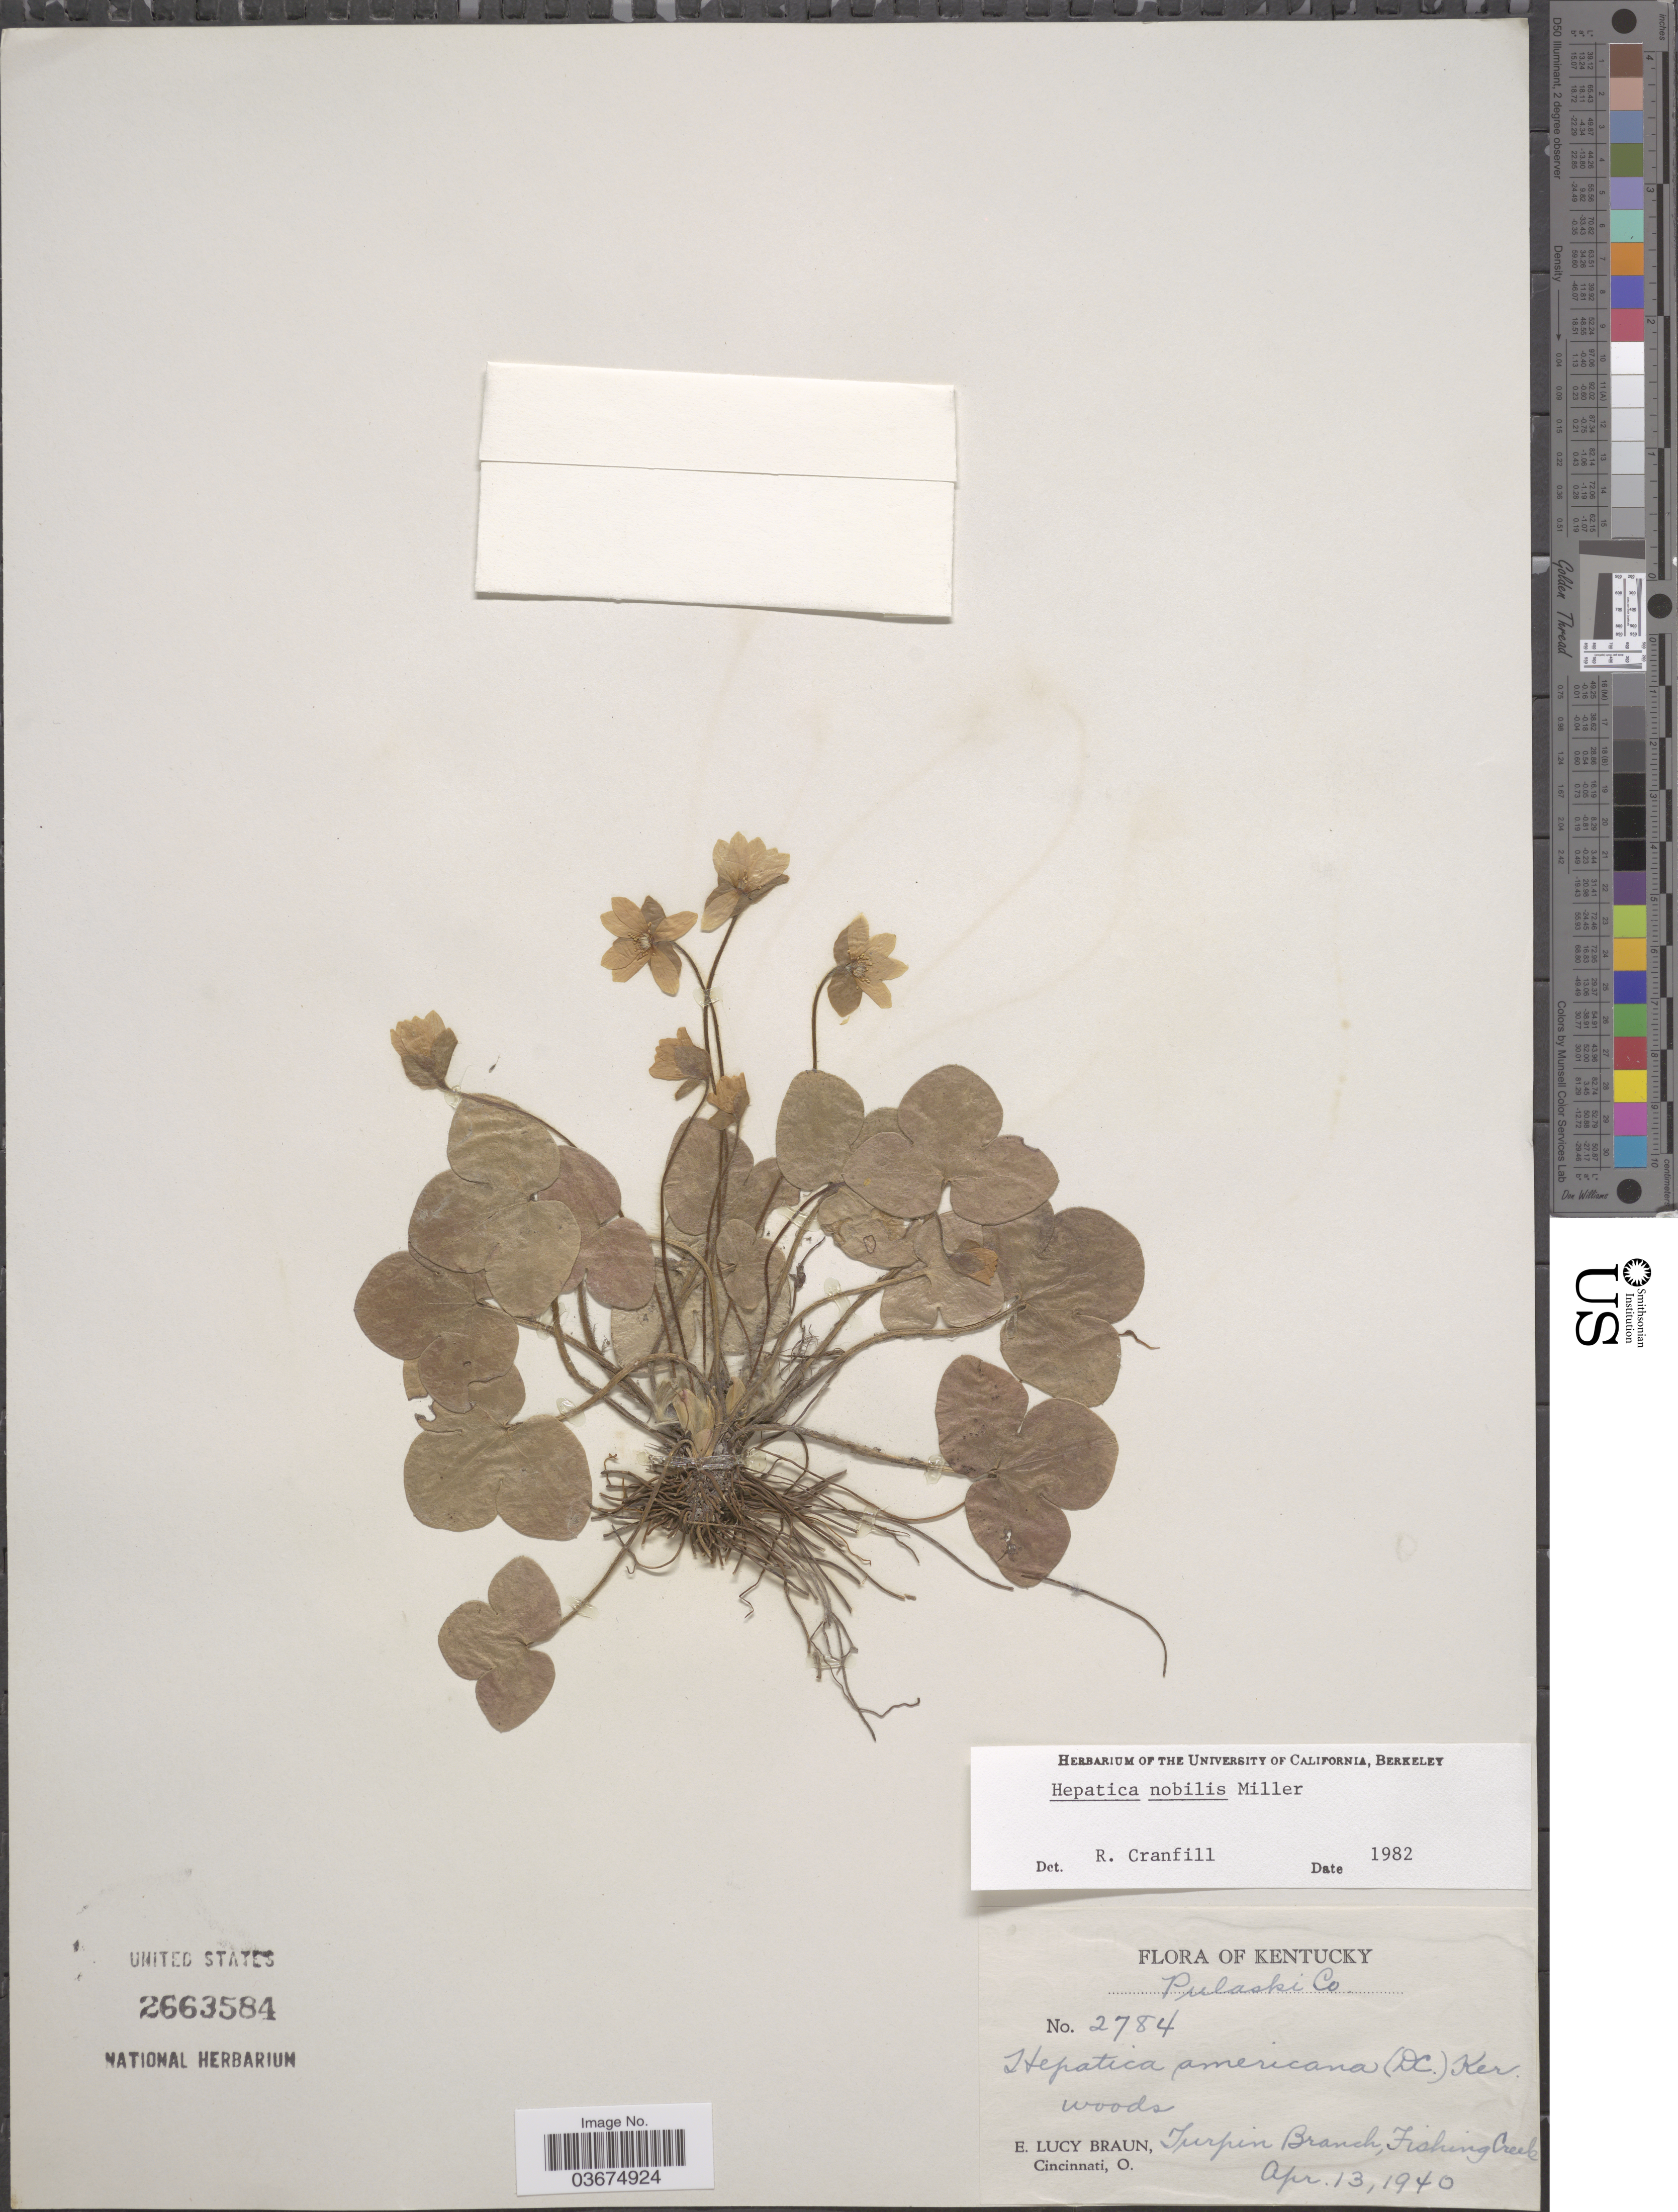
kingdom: Plantae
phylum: Tracheophyta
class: Magnoliopsida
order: Ranunculales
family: Ranunculaceae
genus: Hepatica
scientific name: Hepatica acutiloba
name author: DC.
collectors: E. L. Braun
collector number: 2784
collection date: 1940-04-13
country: United States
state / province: Kentucky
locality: Pulaski Co. Turpin Branch, Fishing Creek.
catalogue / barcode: US 2663584